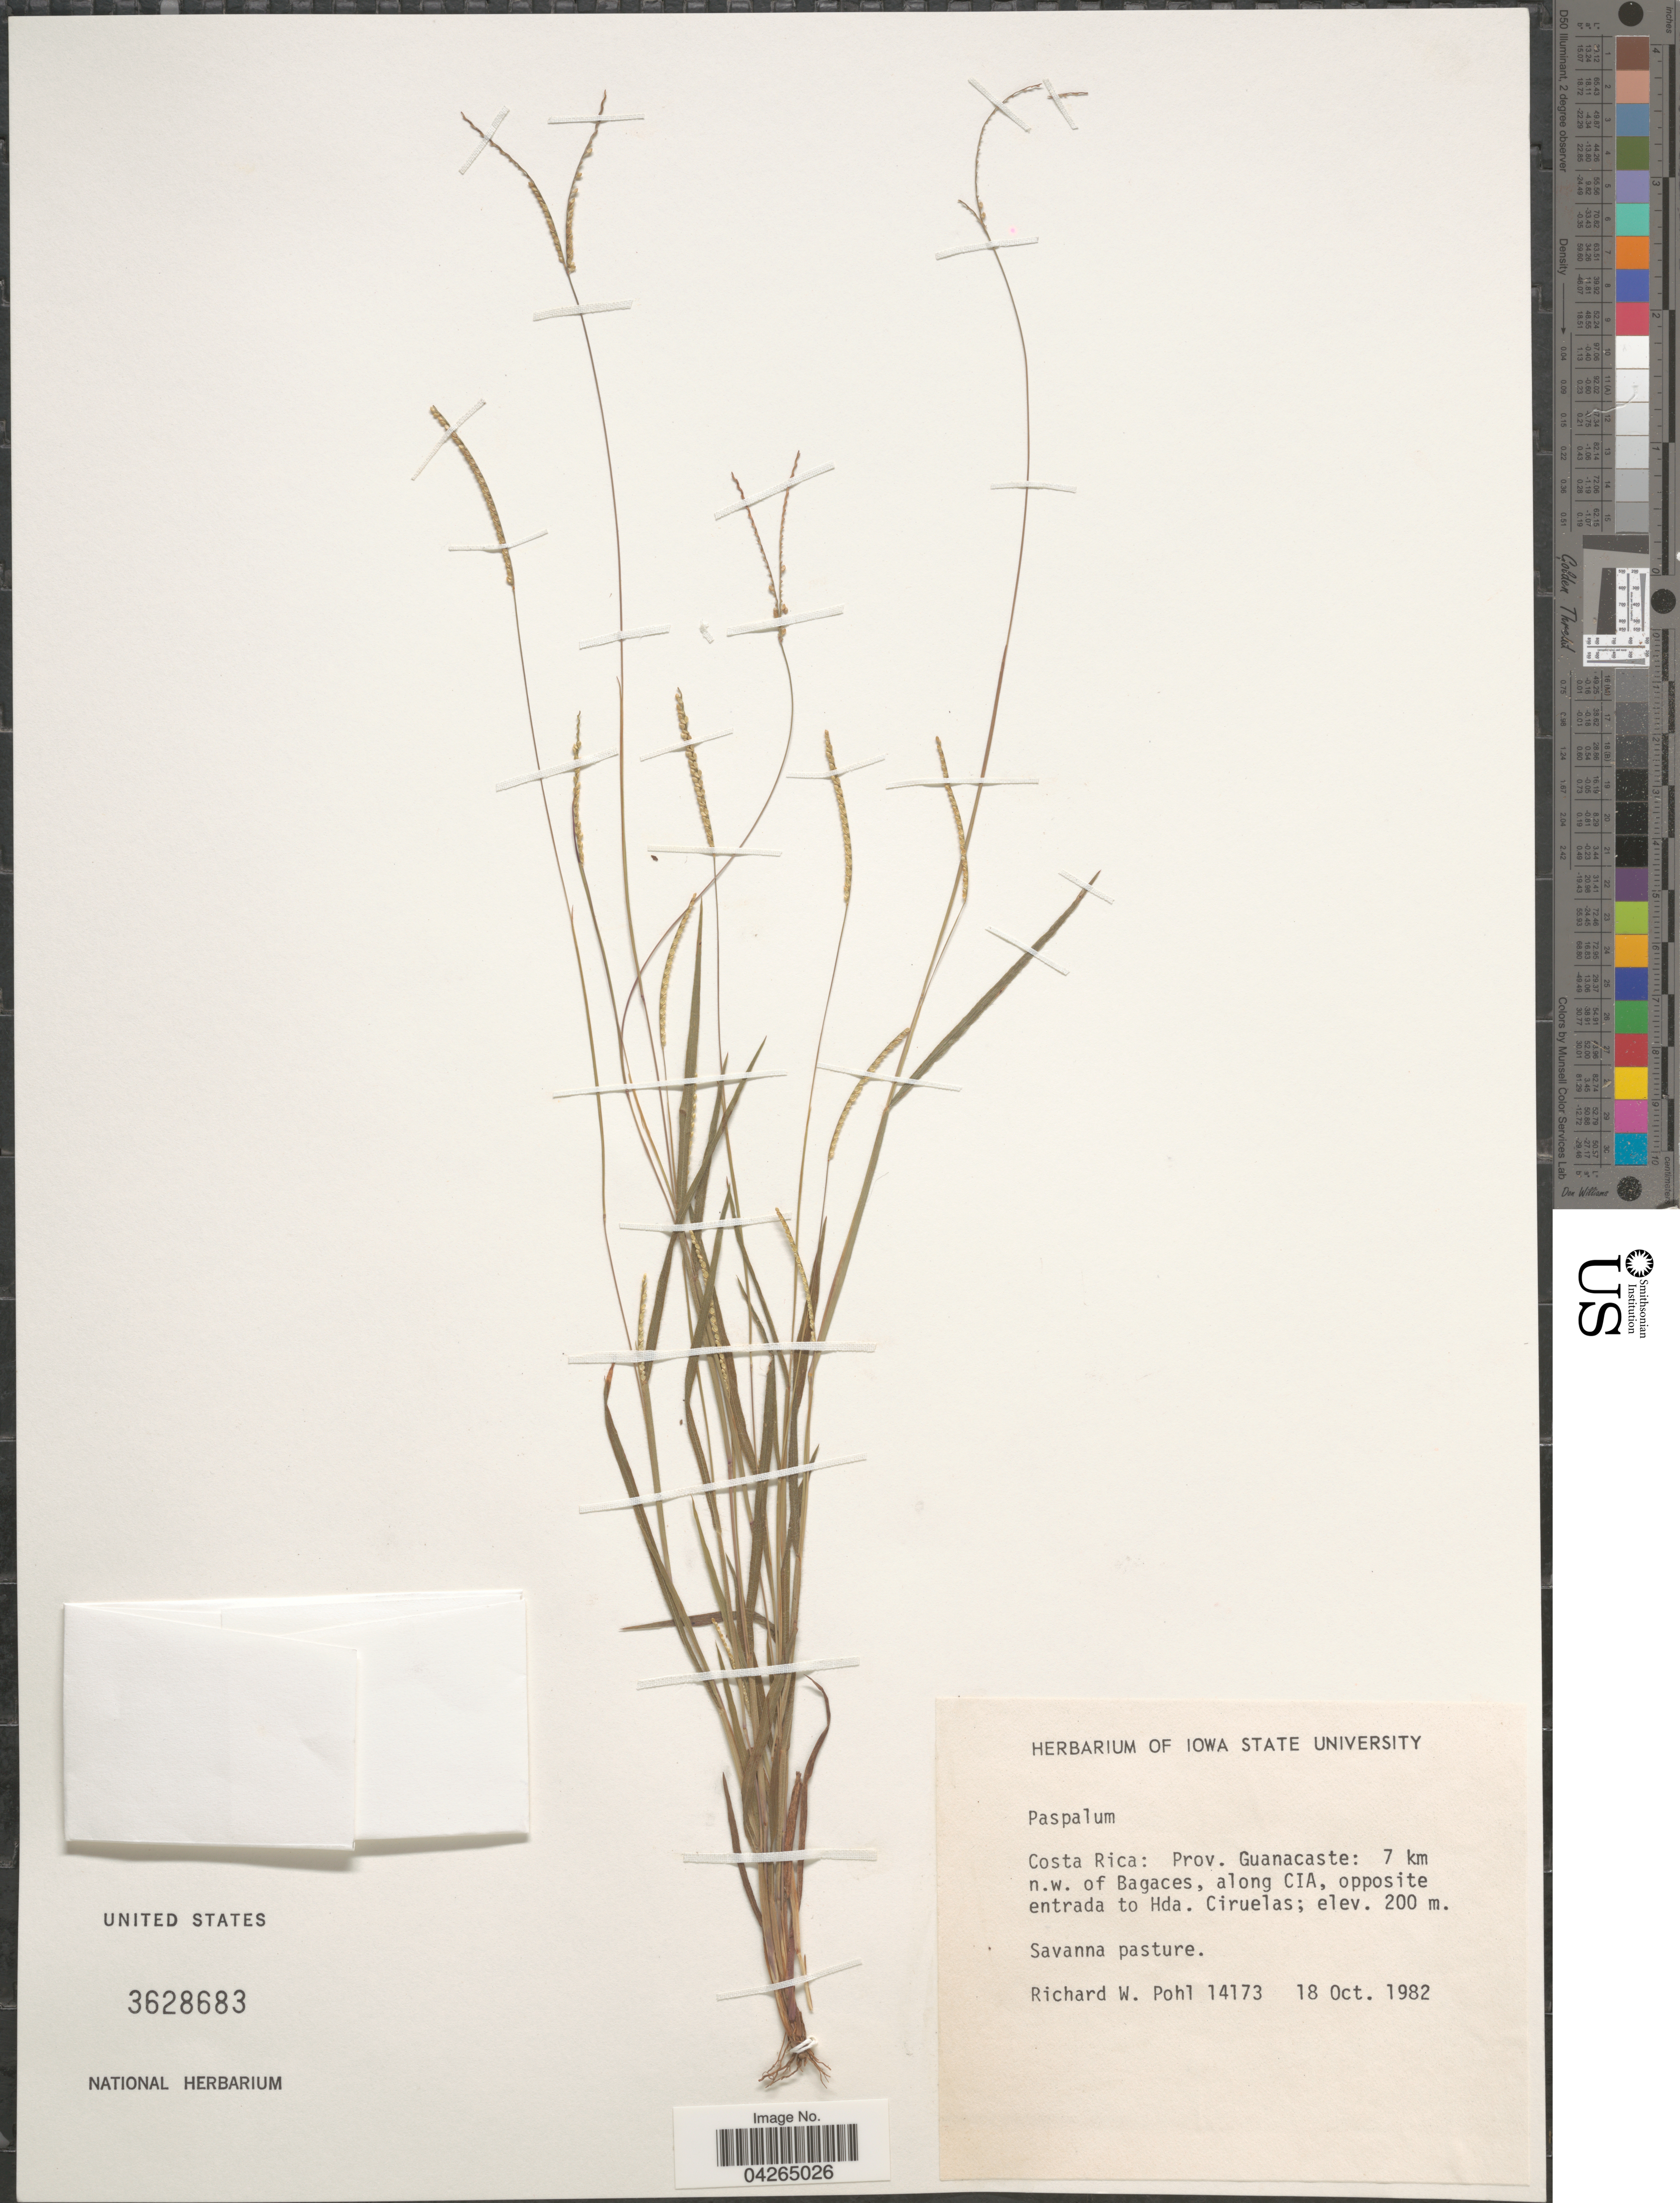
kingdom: Plantae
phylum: Tracheophyta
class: Liliopsida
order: Poales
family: Poaceae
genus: Paspalum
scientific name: Paspalum sp.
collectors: R. W. Pohl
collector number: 14173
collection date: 1982-10-18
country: Costa Rica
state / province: Guanacaste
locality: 7 km n.w. of Bagaces, along CIA, opposite entrada to Hda. Ciruelas.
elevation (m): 200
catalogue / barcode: US 3628683